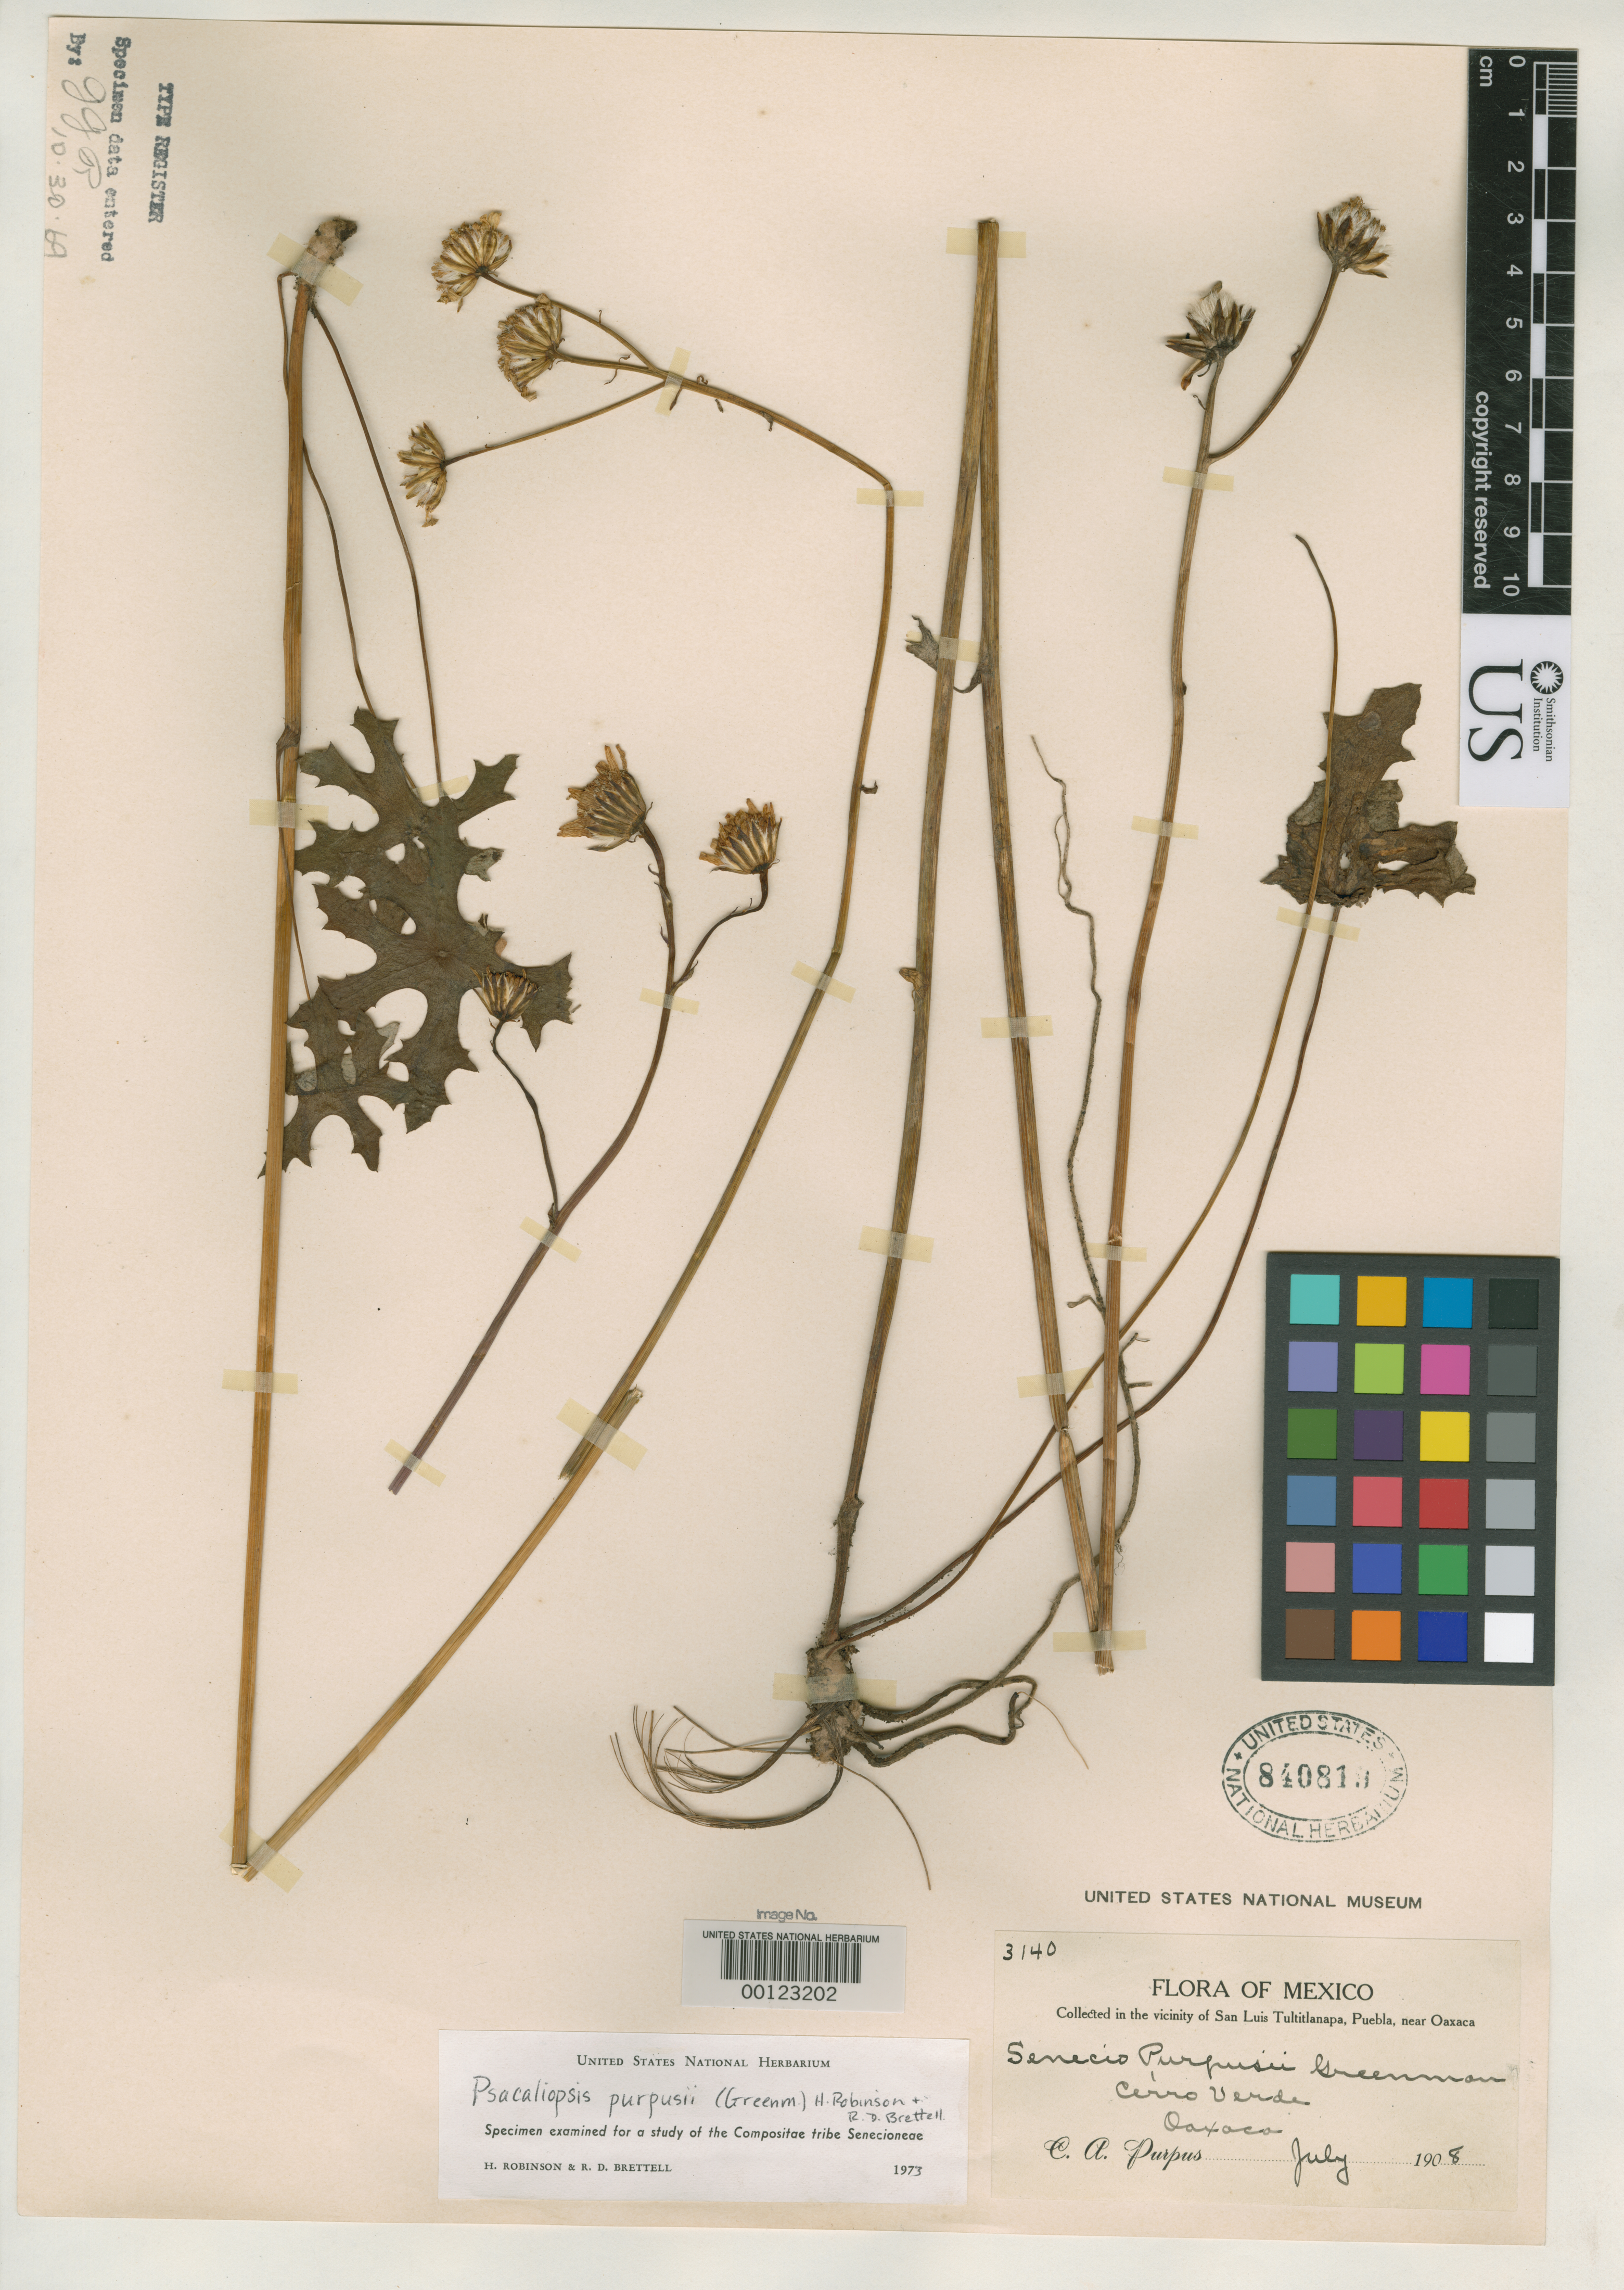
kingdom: Plantae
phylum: Tracheophyta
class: Magnoliopsida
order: Asterales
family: Asteraceae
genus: Senecio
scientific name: Senecio purpusii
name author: Greenm. ex Brandegee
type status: Isotype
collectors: C. A. Purpus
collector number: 3140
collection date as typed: Jul 1908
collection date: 1908-07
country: Mexico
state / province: Oaxaca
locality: Cerro Verde.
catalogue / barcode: US 840819